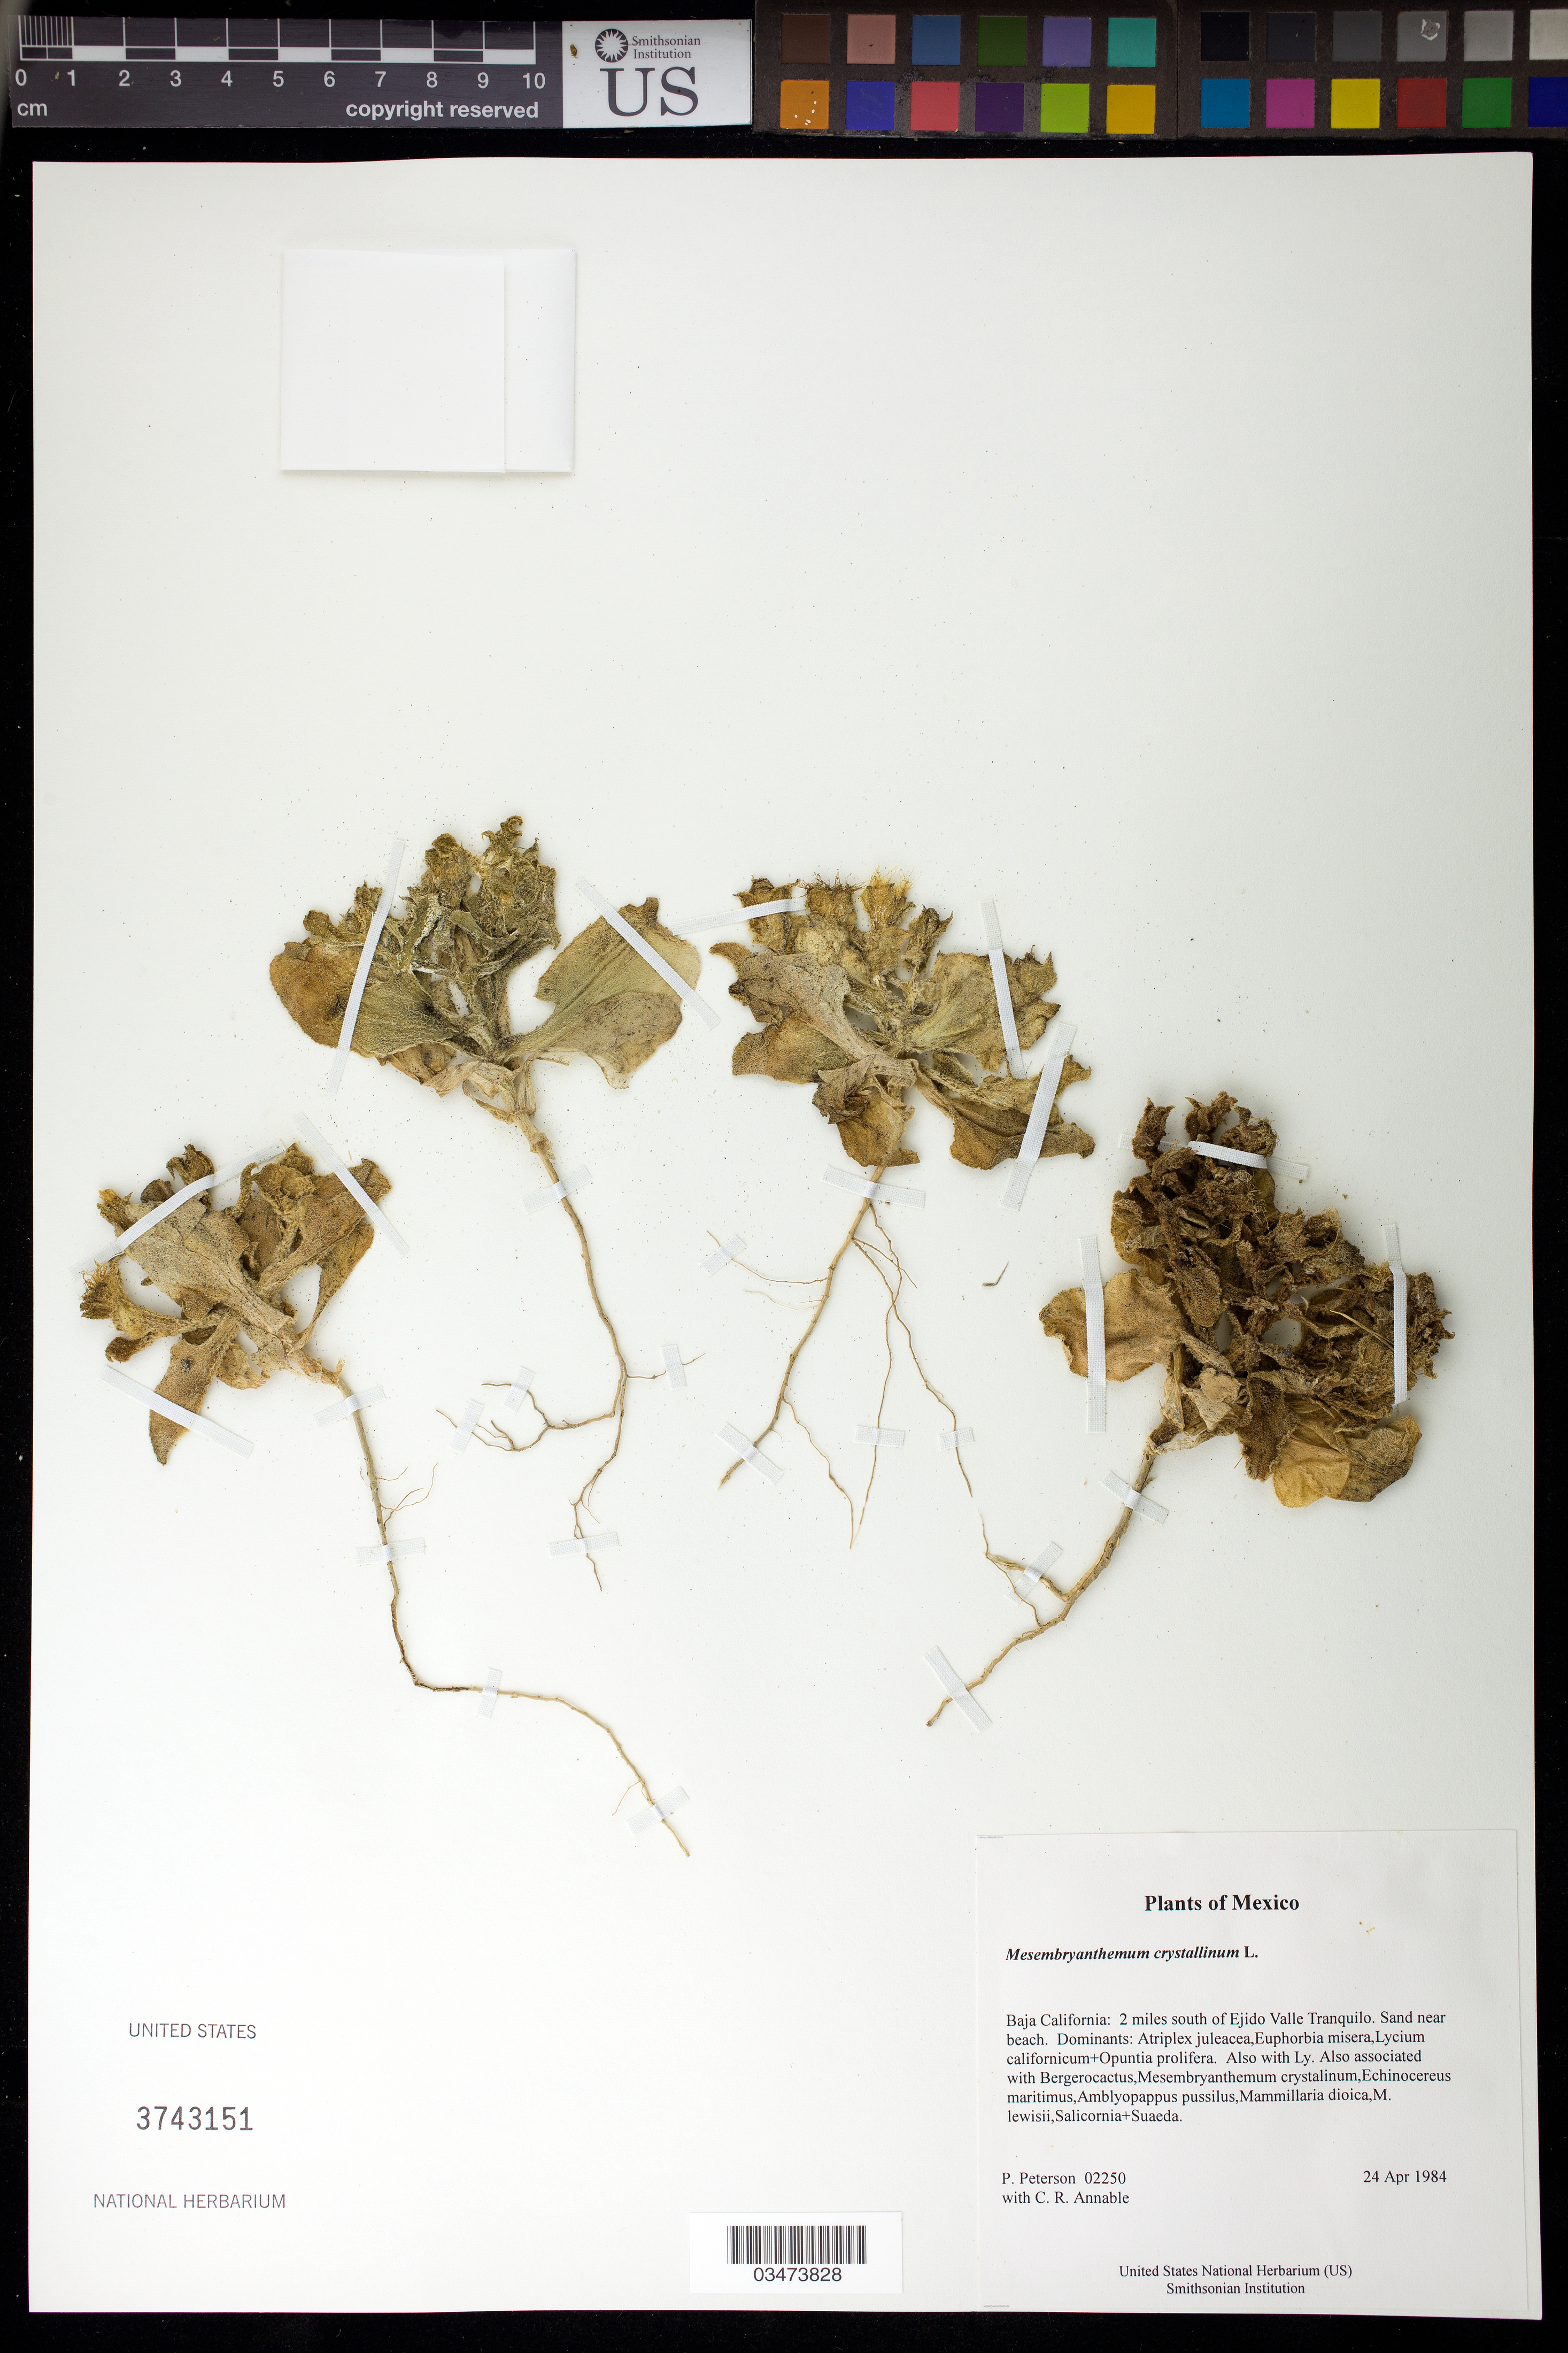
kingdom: Plantae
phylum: Tracheophyta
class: Magnoliopsida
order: Caryophyllales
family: Aizoaceae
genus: Mesembryanthemum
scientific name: Mesembryanthemum crystallinum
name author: L.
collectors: P. M. Peterson & C. R. Annable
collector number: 02250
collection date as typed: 24 Apr 1984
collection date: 1984-04-24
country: Mexico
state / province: Baja California Norte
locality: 2 miles south of Ejido Valle Tranquilo.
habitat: Sand near beach. Dominants: Atriplex juleacea,Euphorbia misera,Lycium californicum+Opuntia prolifera. Also with Ly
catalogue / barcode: US 3743151